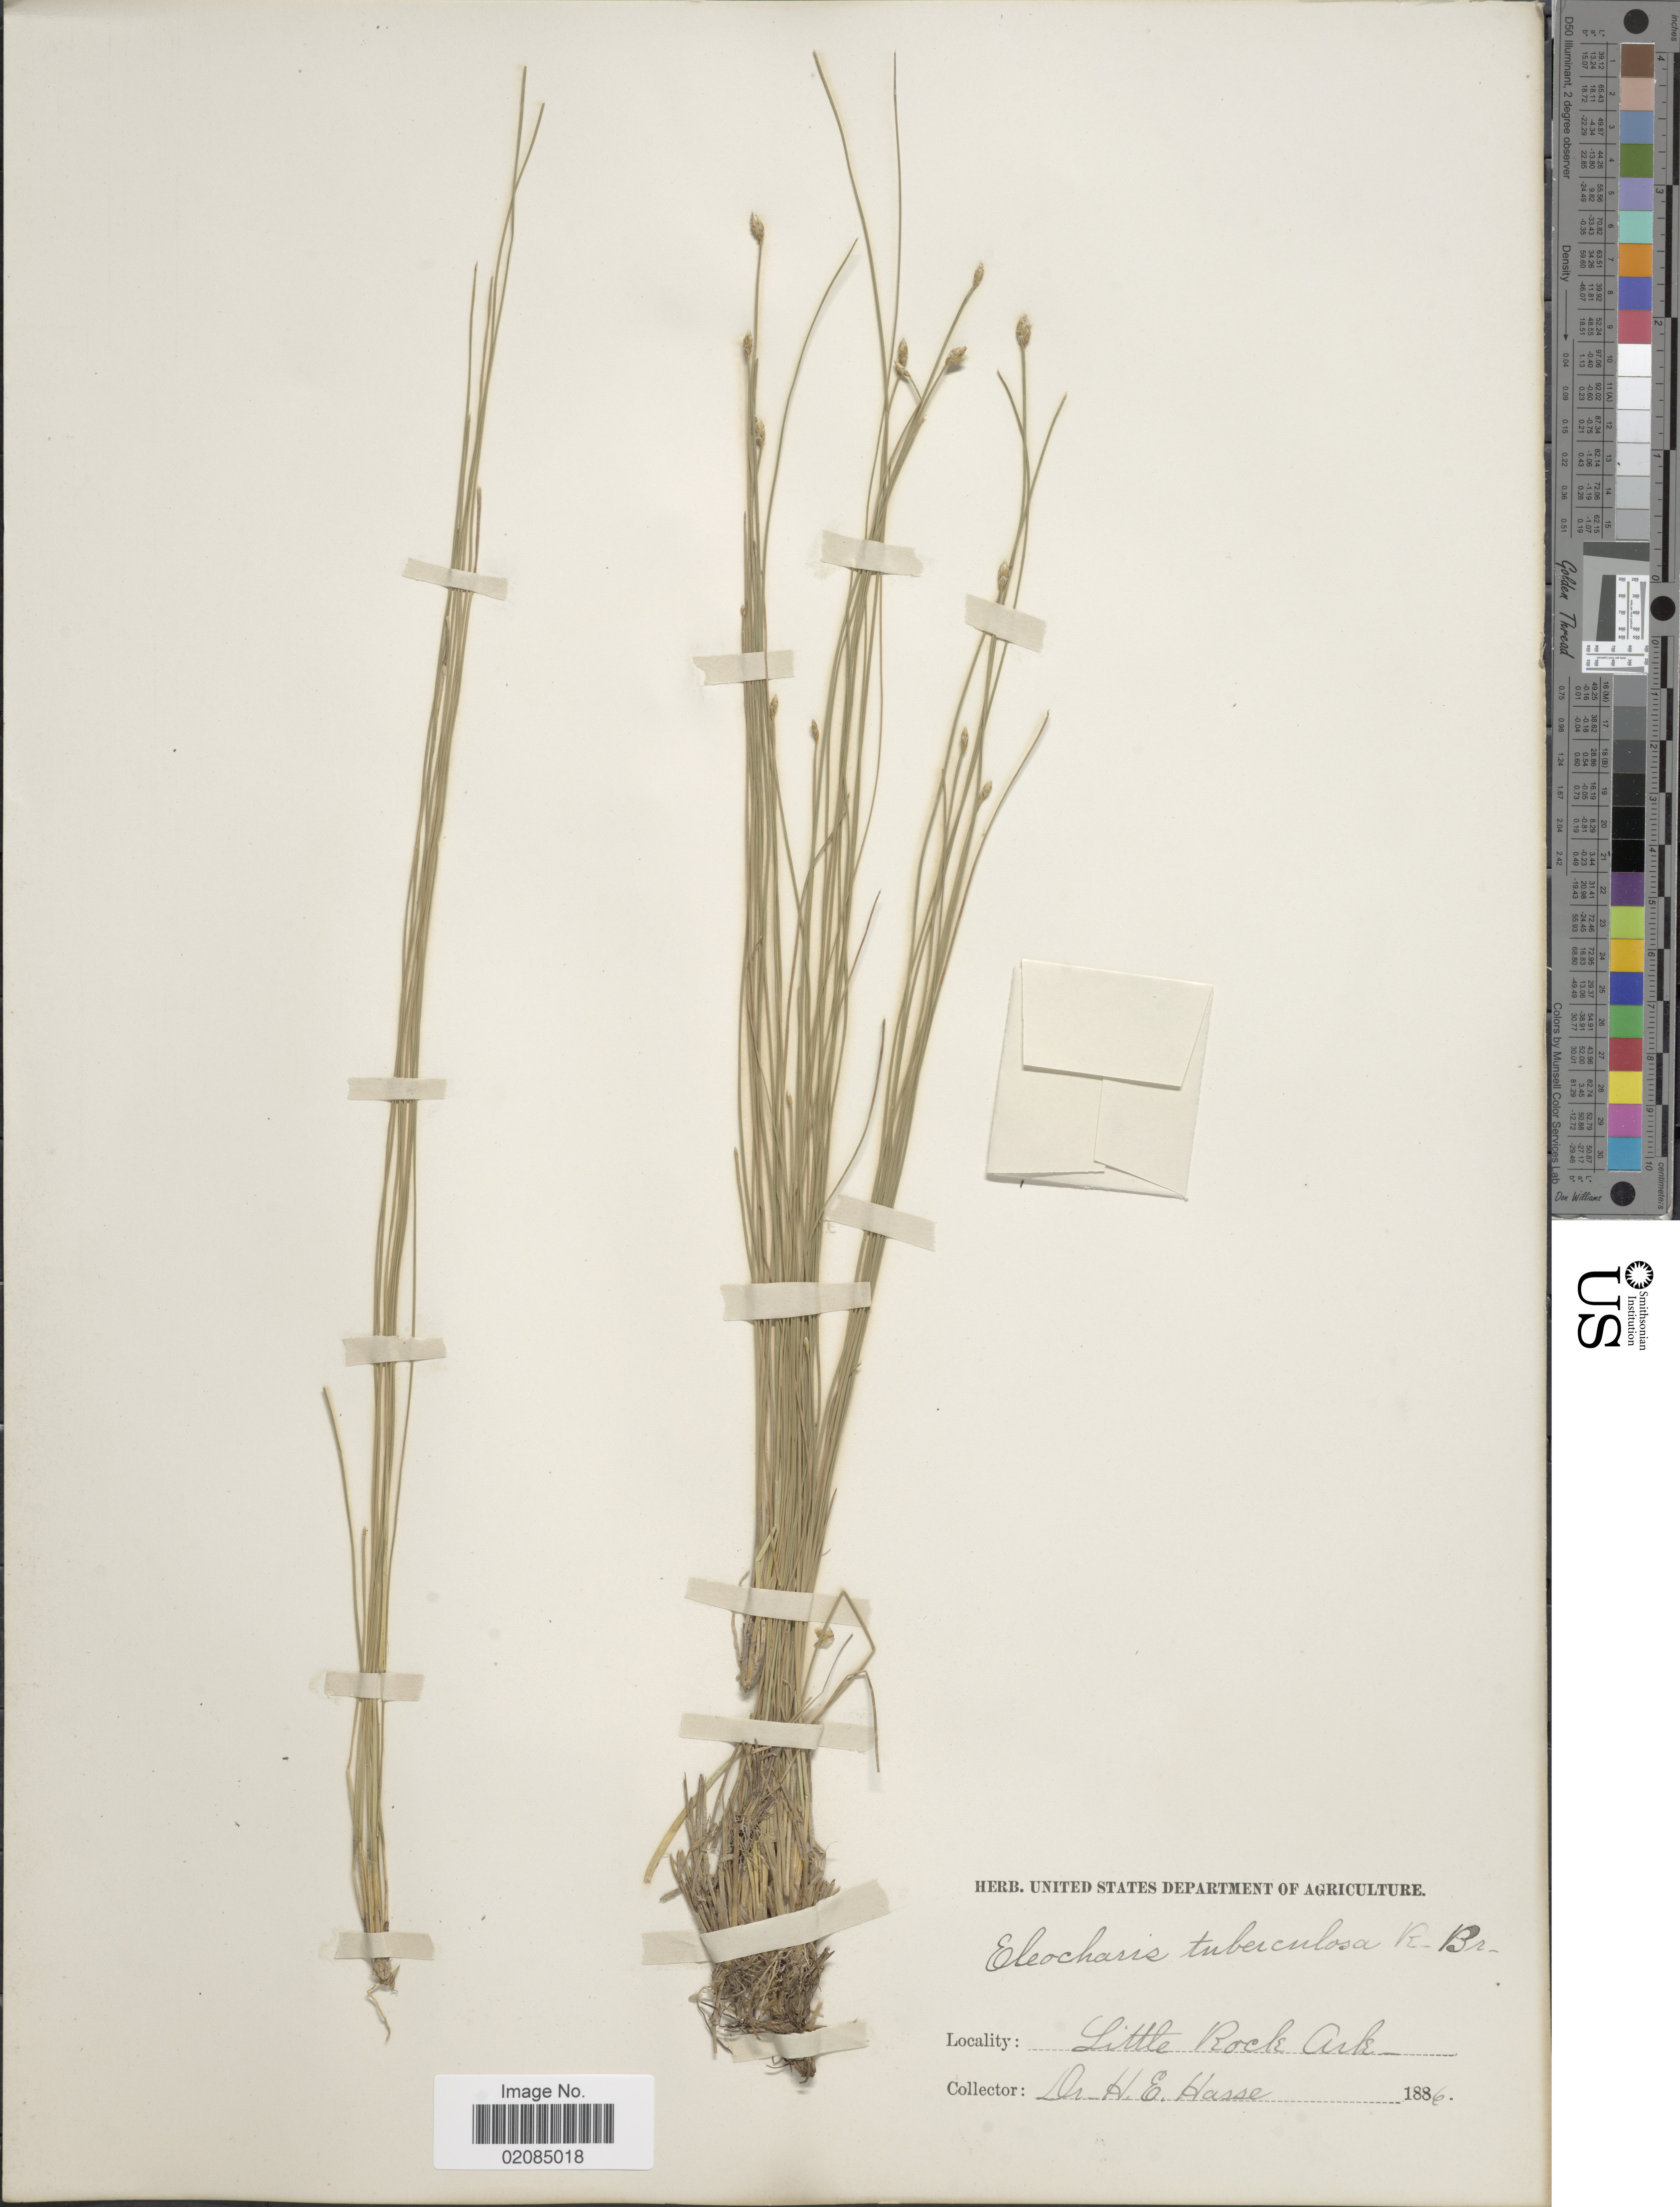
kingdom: Plantae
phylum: Tracheophyta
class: Liliopsida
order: Poales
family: Cyperaceae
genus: Eleocharis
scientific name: Eleocharis tuberculosa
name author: (Michx.) Roem. & Schult.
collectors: H. E. Hasse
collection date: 1886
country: United States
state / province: Arkansas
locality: Little Rock Ark.